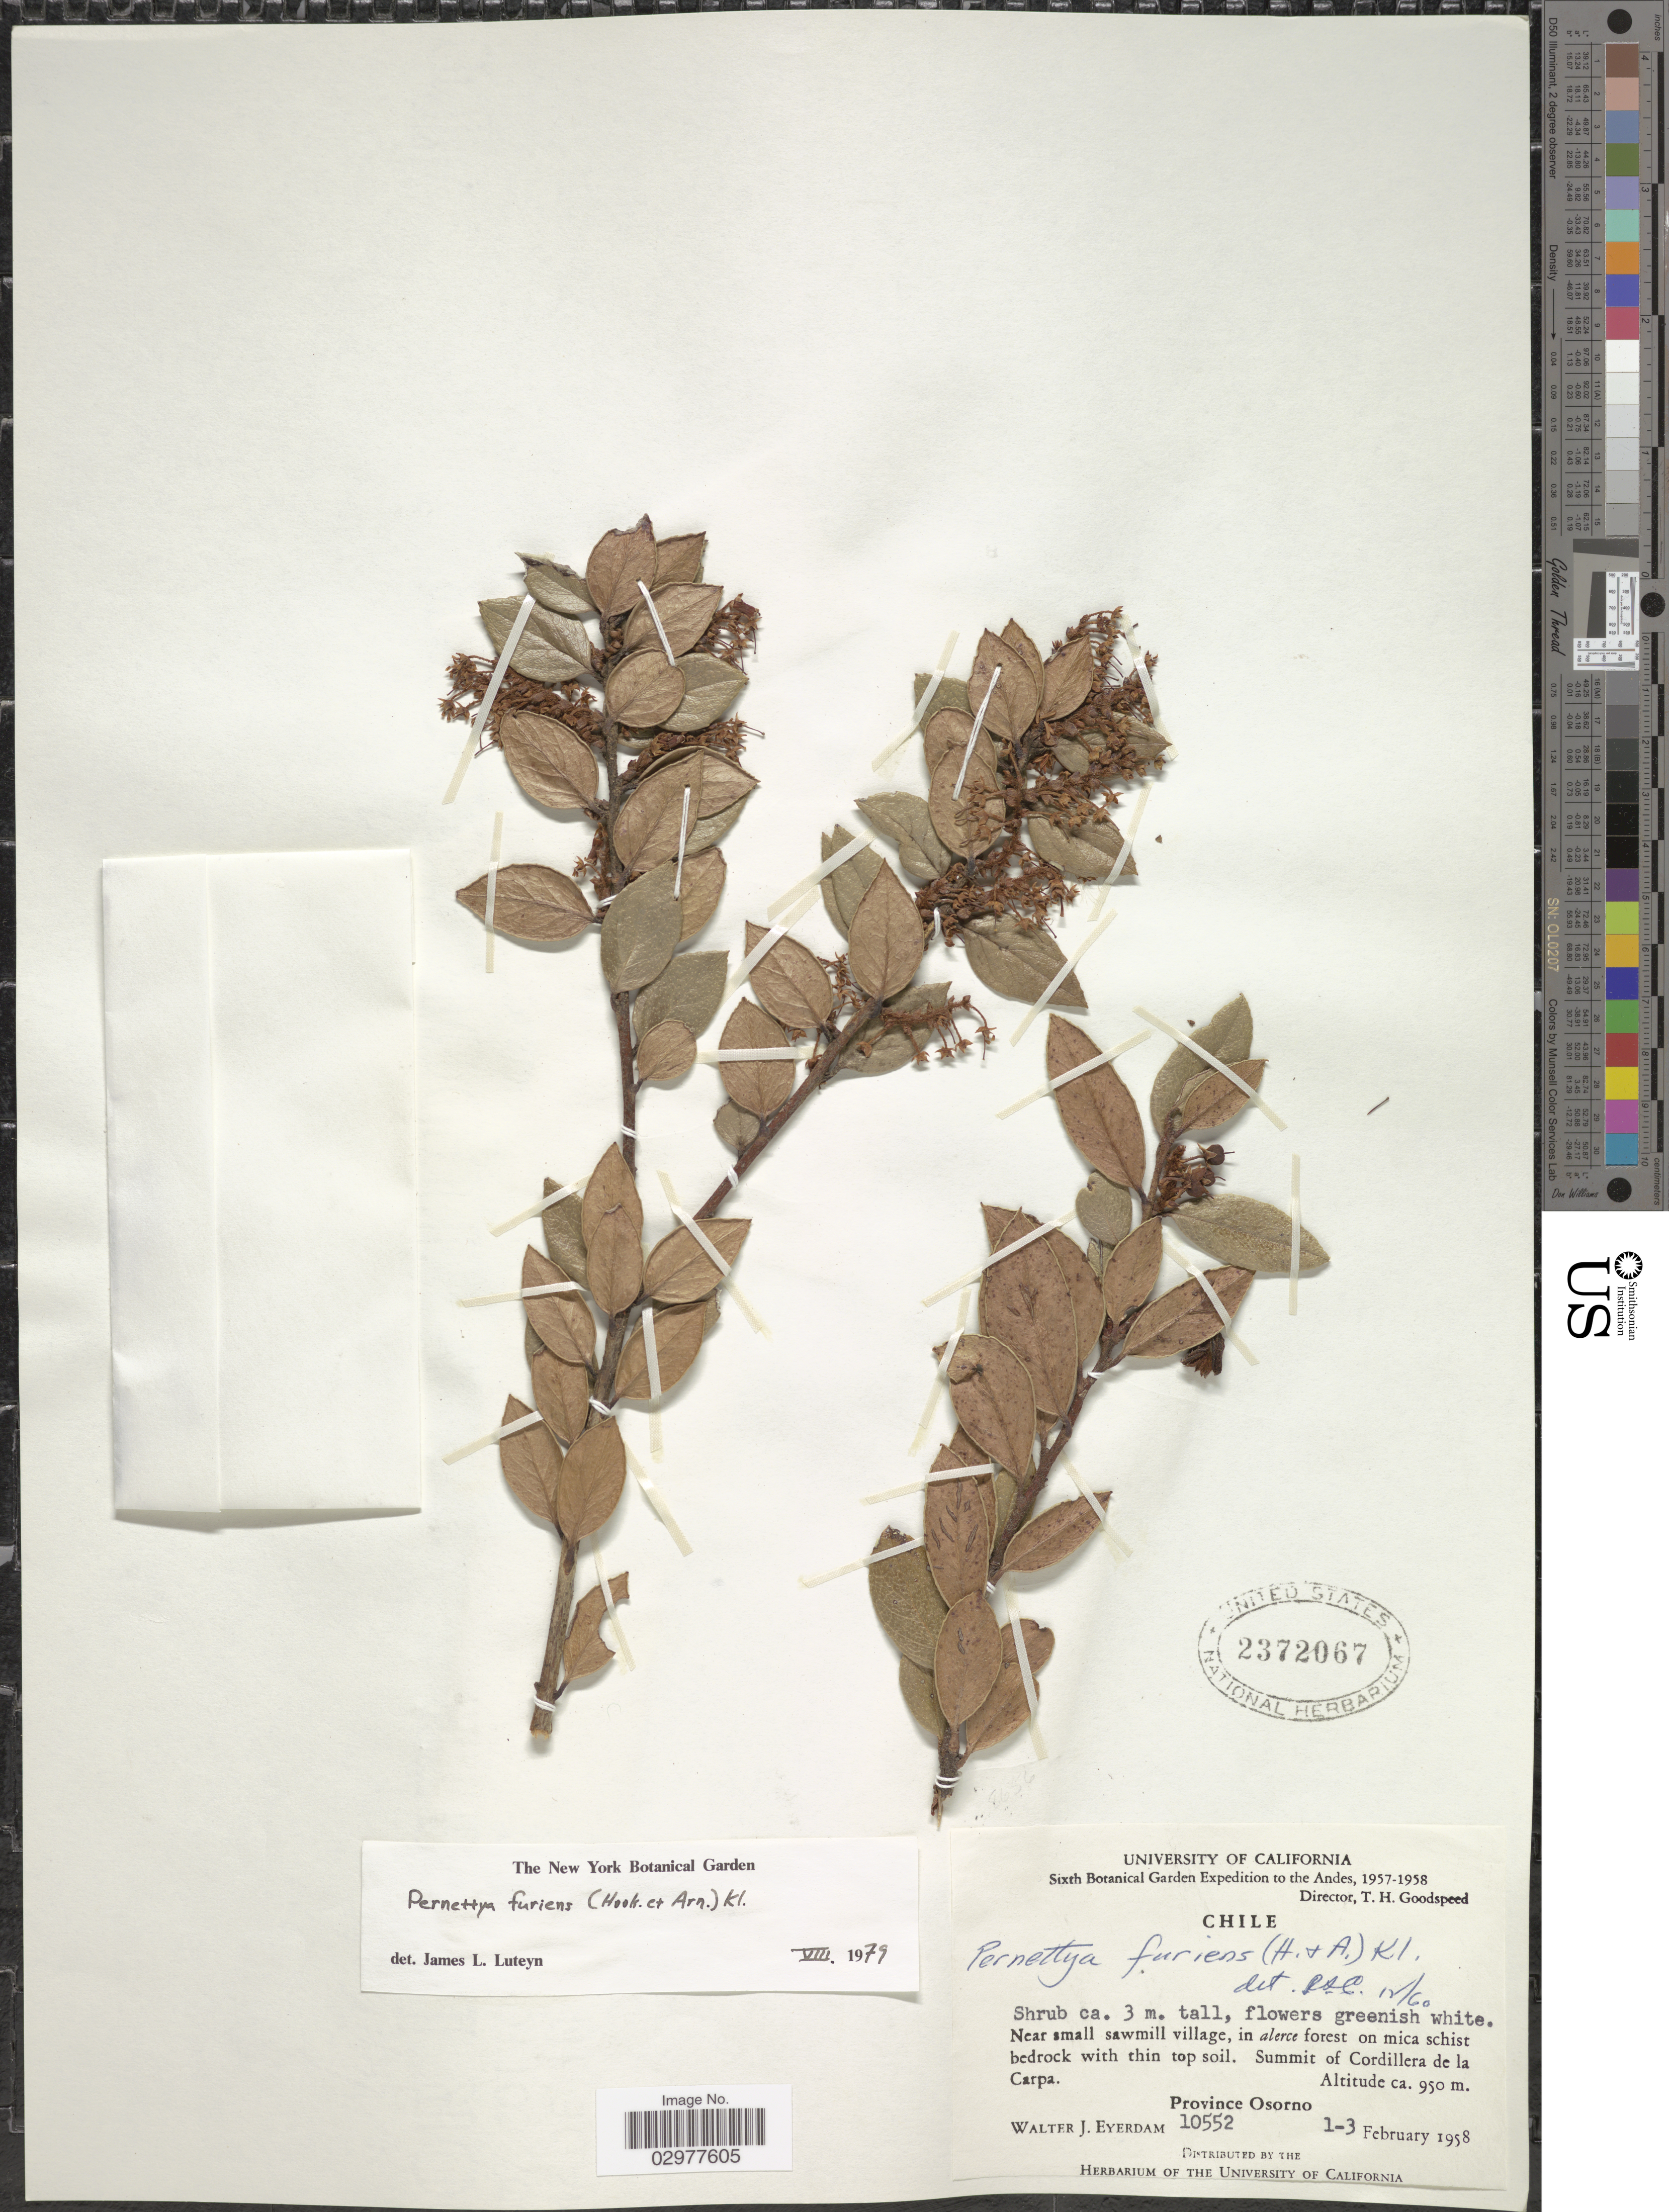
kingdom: Plantae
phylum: Tracheophyta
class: Magnoliopsida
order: Ericales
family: Ericaceae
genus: Pernettya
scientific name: Pernettya furiens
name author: (Hook.) Klotzsch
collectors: W. J. Eyerdam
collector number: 10552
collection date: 1958-02-01/1958-02-03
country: Chile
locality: The Andes, Summit of Cordillera de la Carpa, Province Osorno.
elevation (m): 950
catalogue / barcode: US 2372067